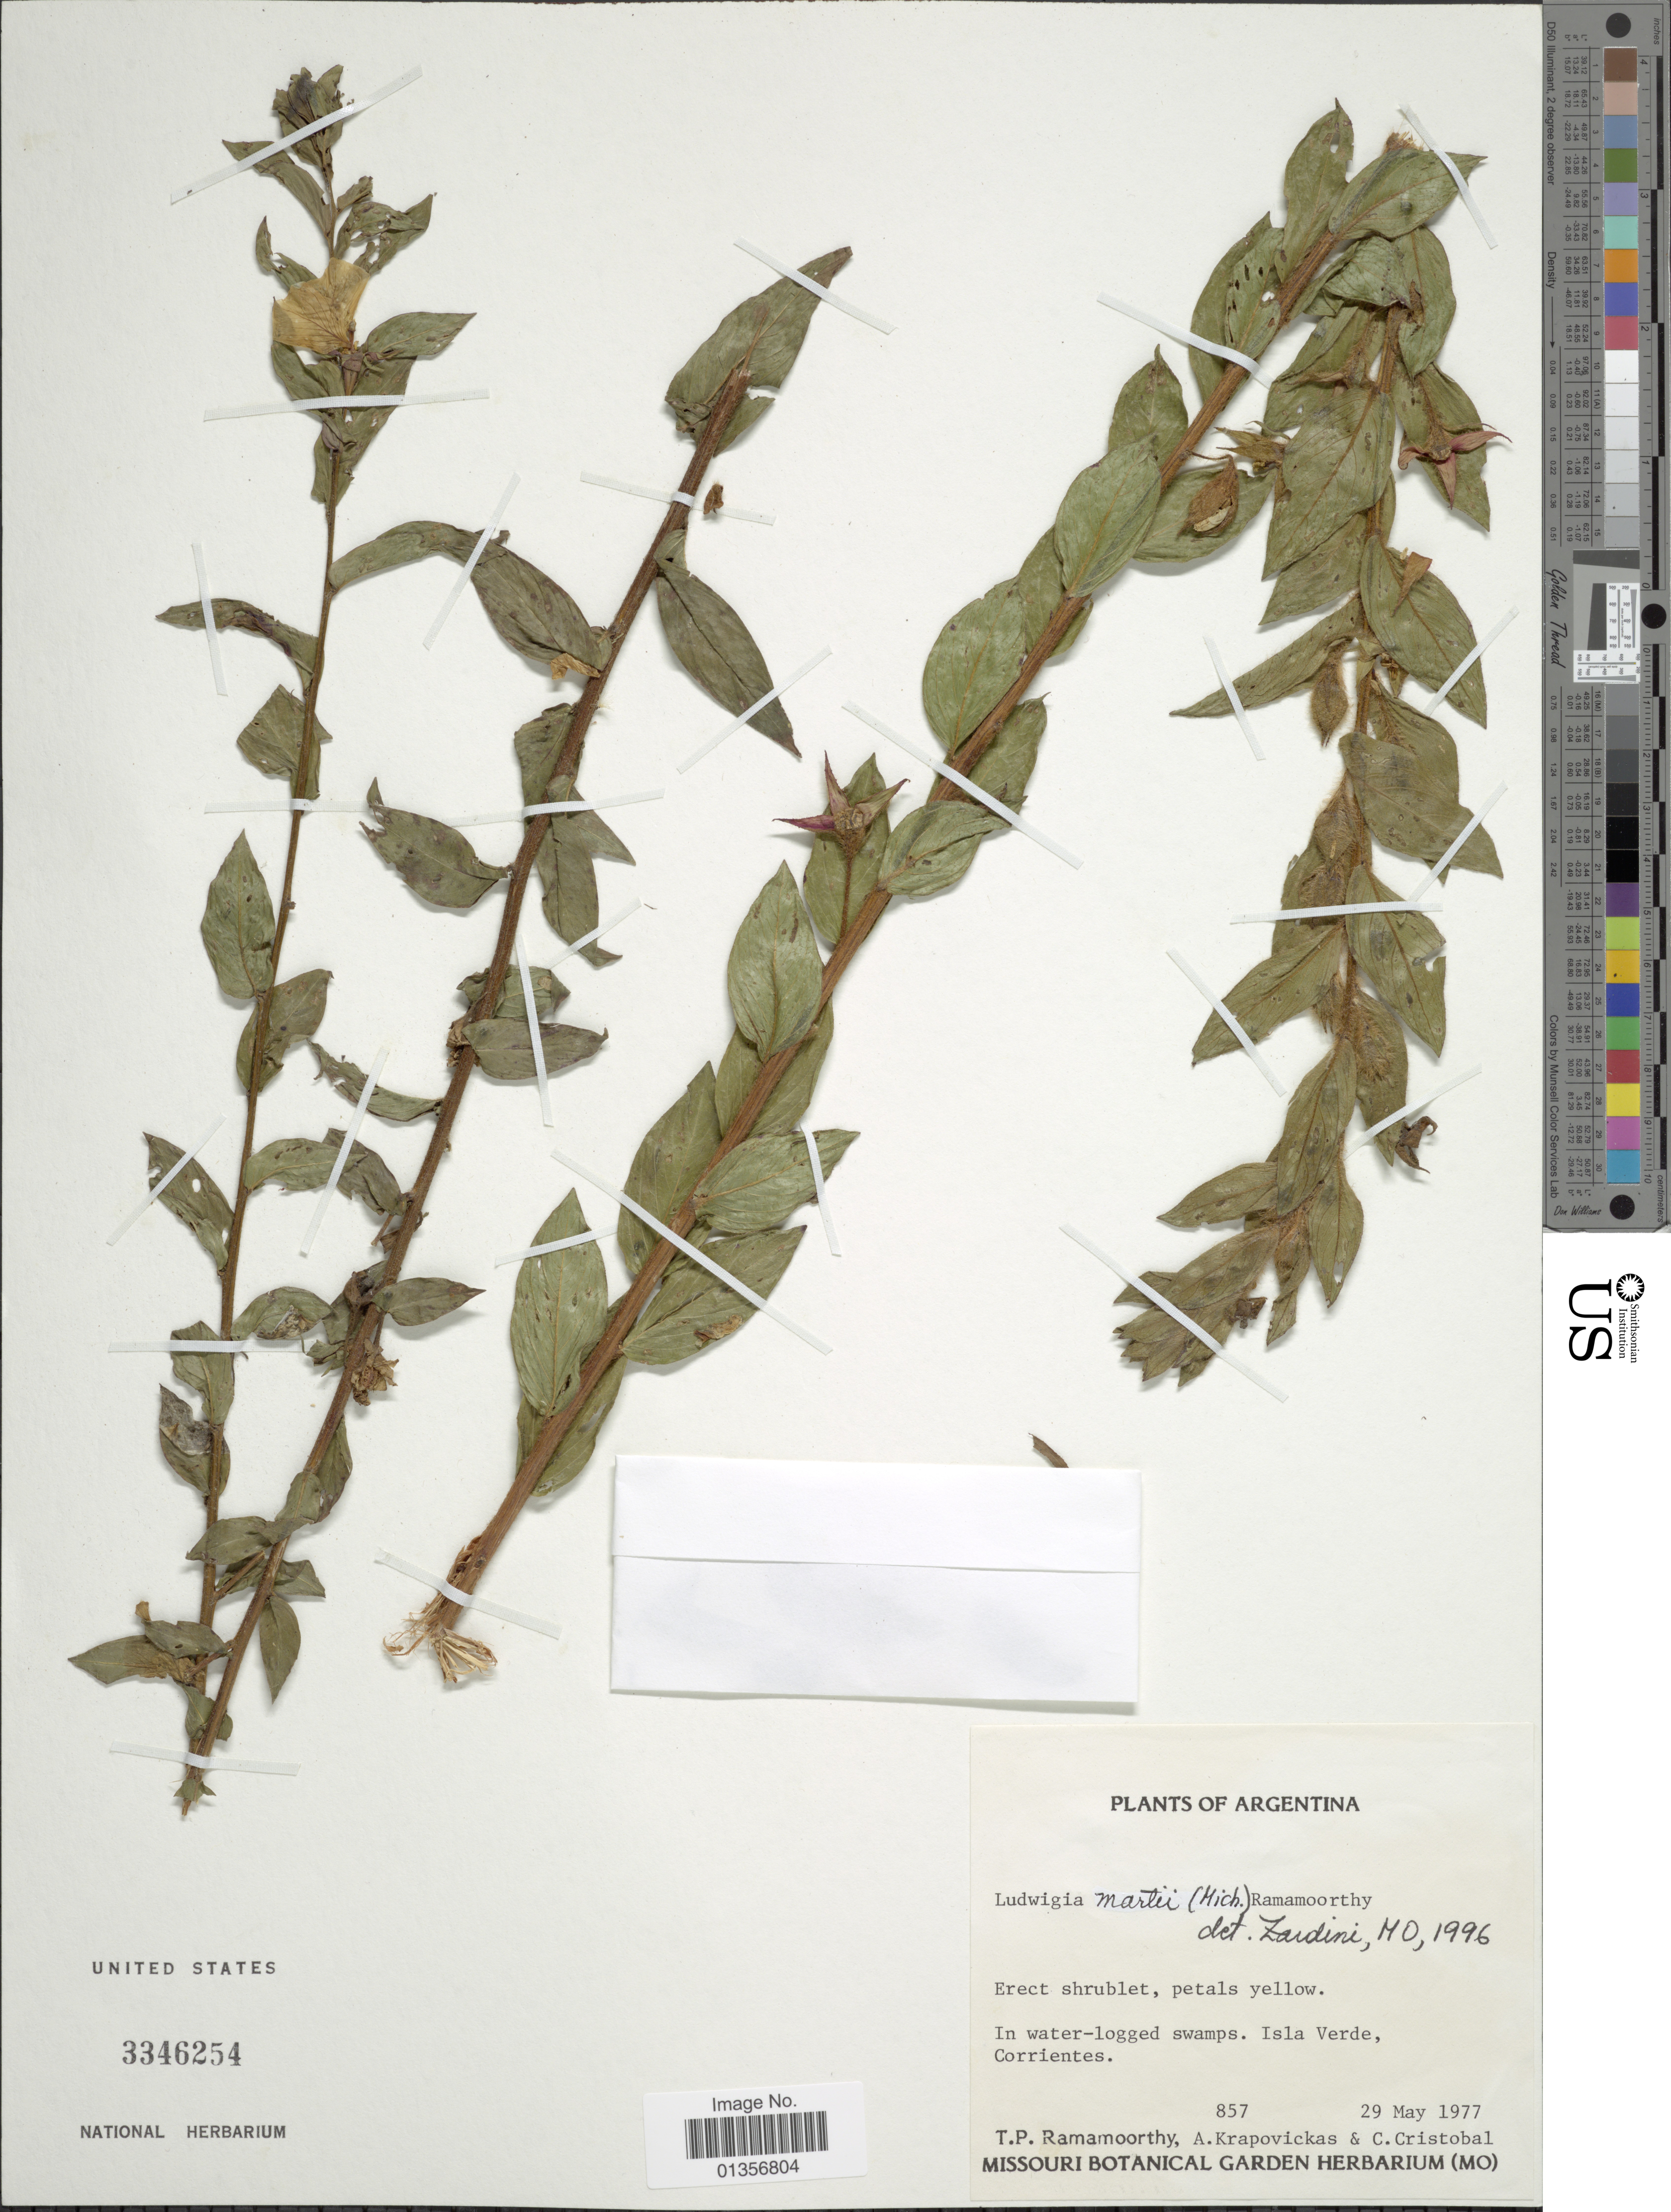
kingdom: Plantae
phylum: Tracheophyta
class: Magnoliopsida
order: Myrtales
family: Onagraceae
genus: Ludwigia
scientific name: Ludwigia martii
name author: (Micheli) Ramamoorthy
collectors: T. P. Ramamoorthy, A. Krapovickas & C. Cristóbal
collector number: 857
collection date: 1977-05-29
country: Argentina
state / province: Corrientes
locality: In water-logged swamps. Isla Verde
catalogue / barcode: US 3346254